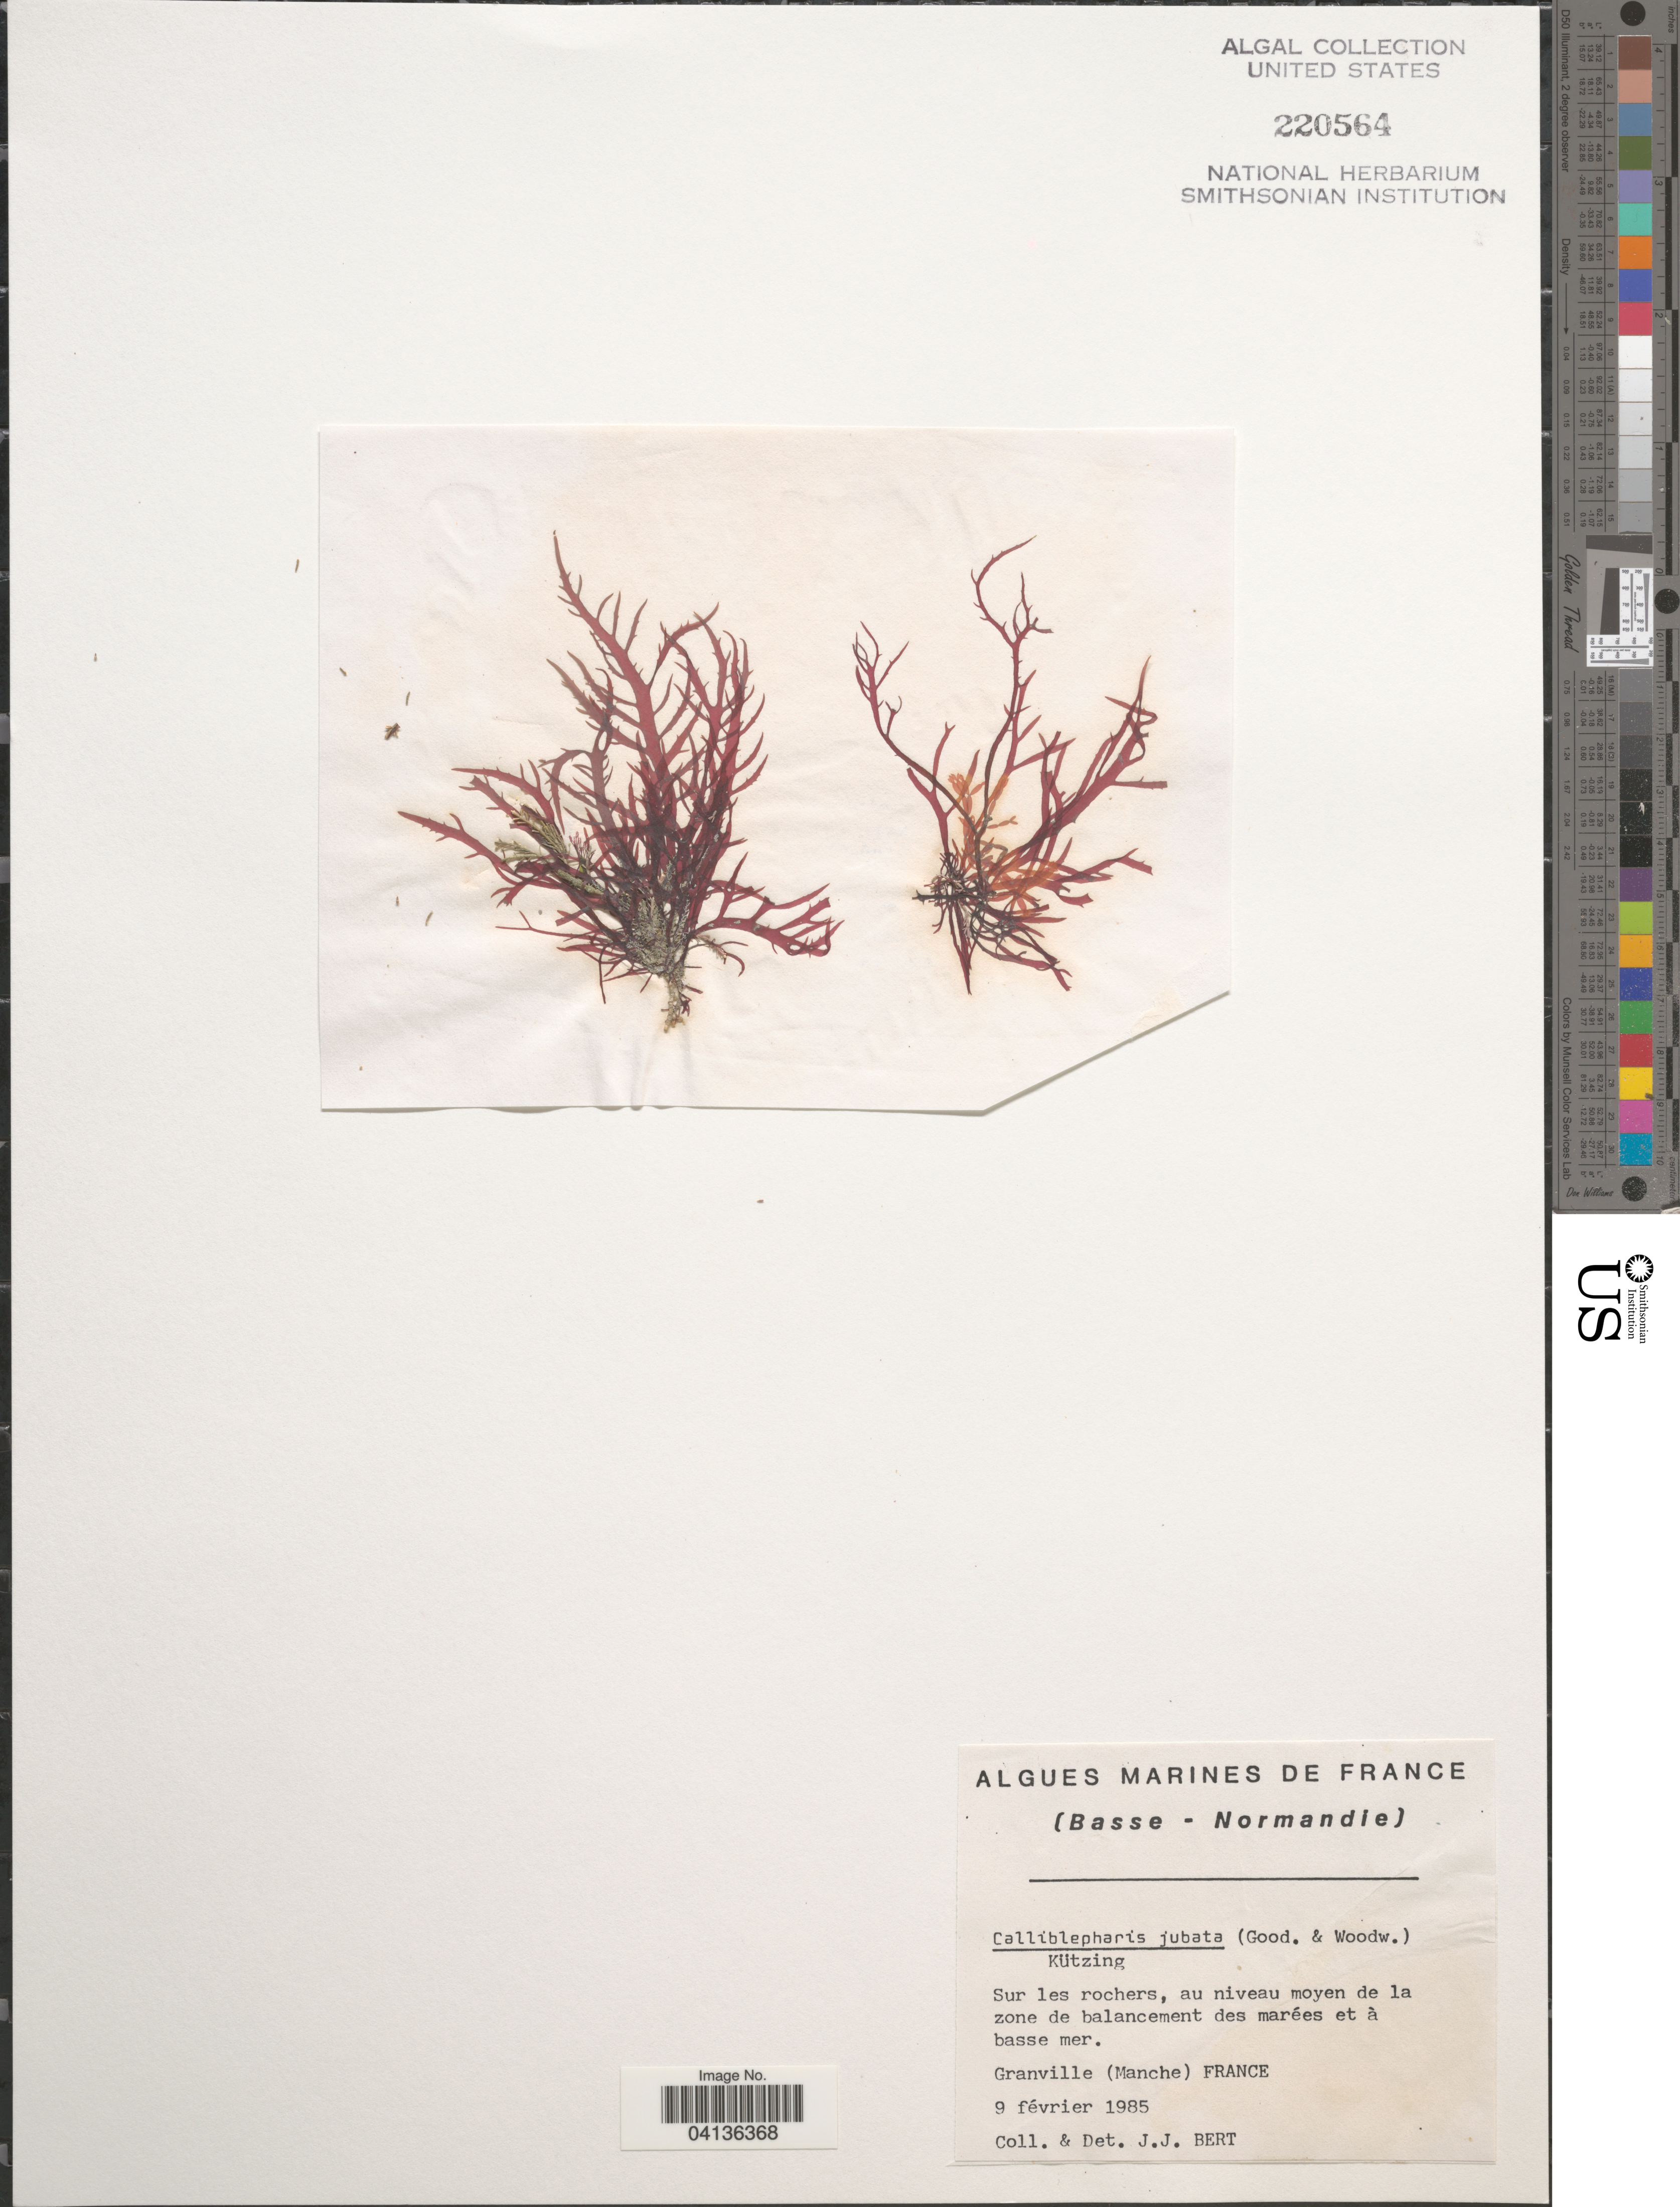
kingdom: Plantae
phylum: Rhodophyta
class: Florideophyceae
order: Gigartinales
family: Cystocloniaceae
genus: Calliblepharis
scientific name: Calliblepharis jubata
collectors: J. Bert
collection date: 1985-02-09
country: France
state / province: Normandie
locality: Granville (Manche).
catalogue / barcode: US 220564